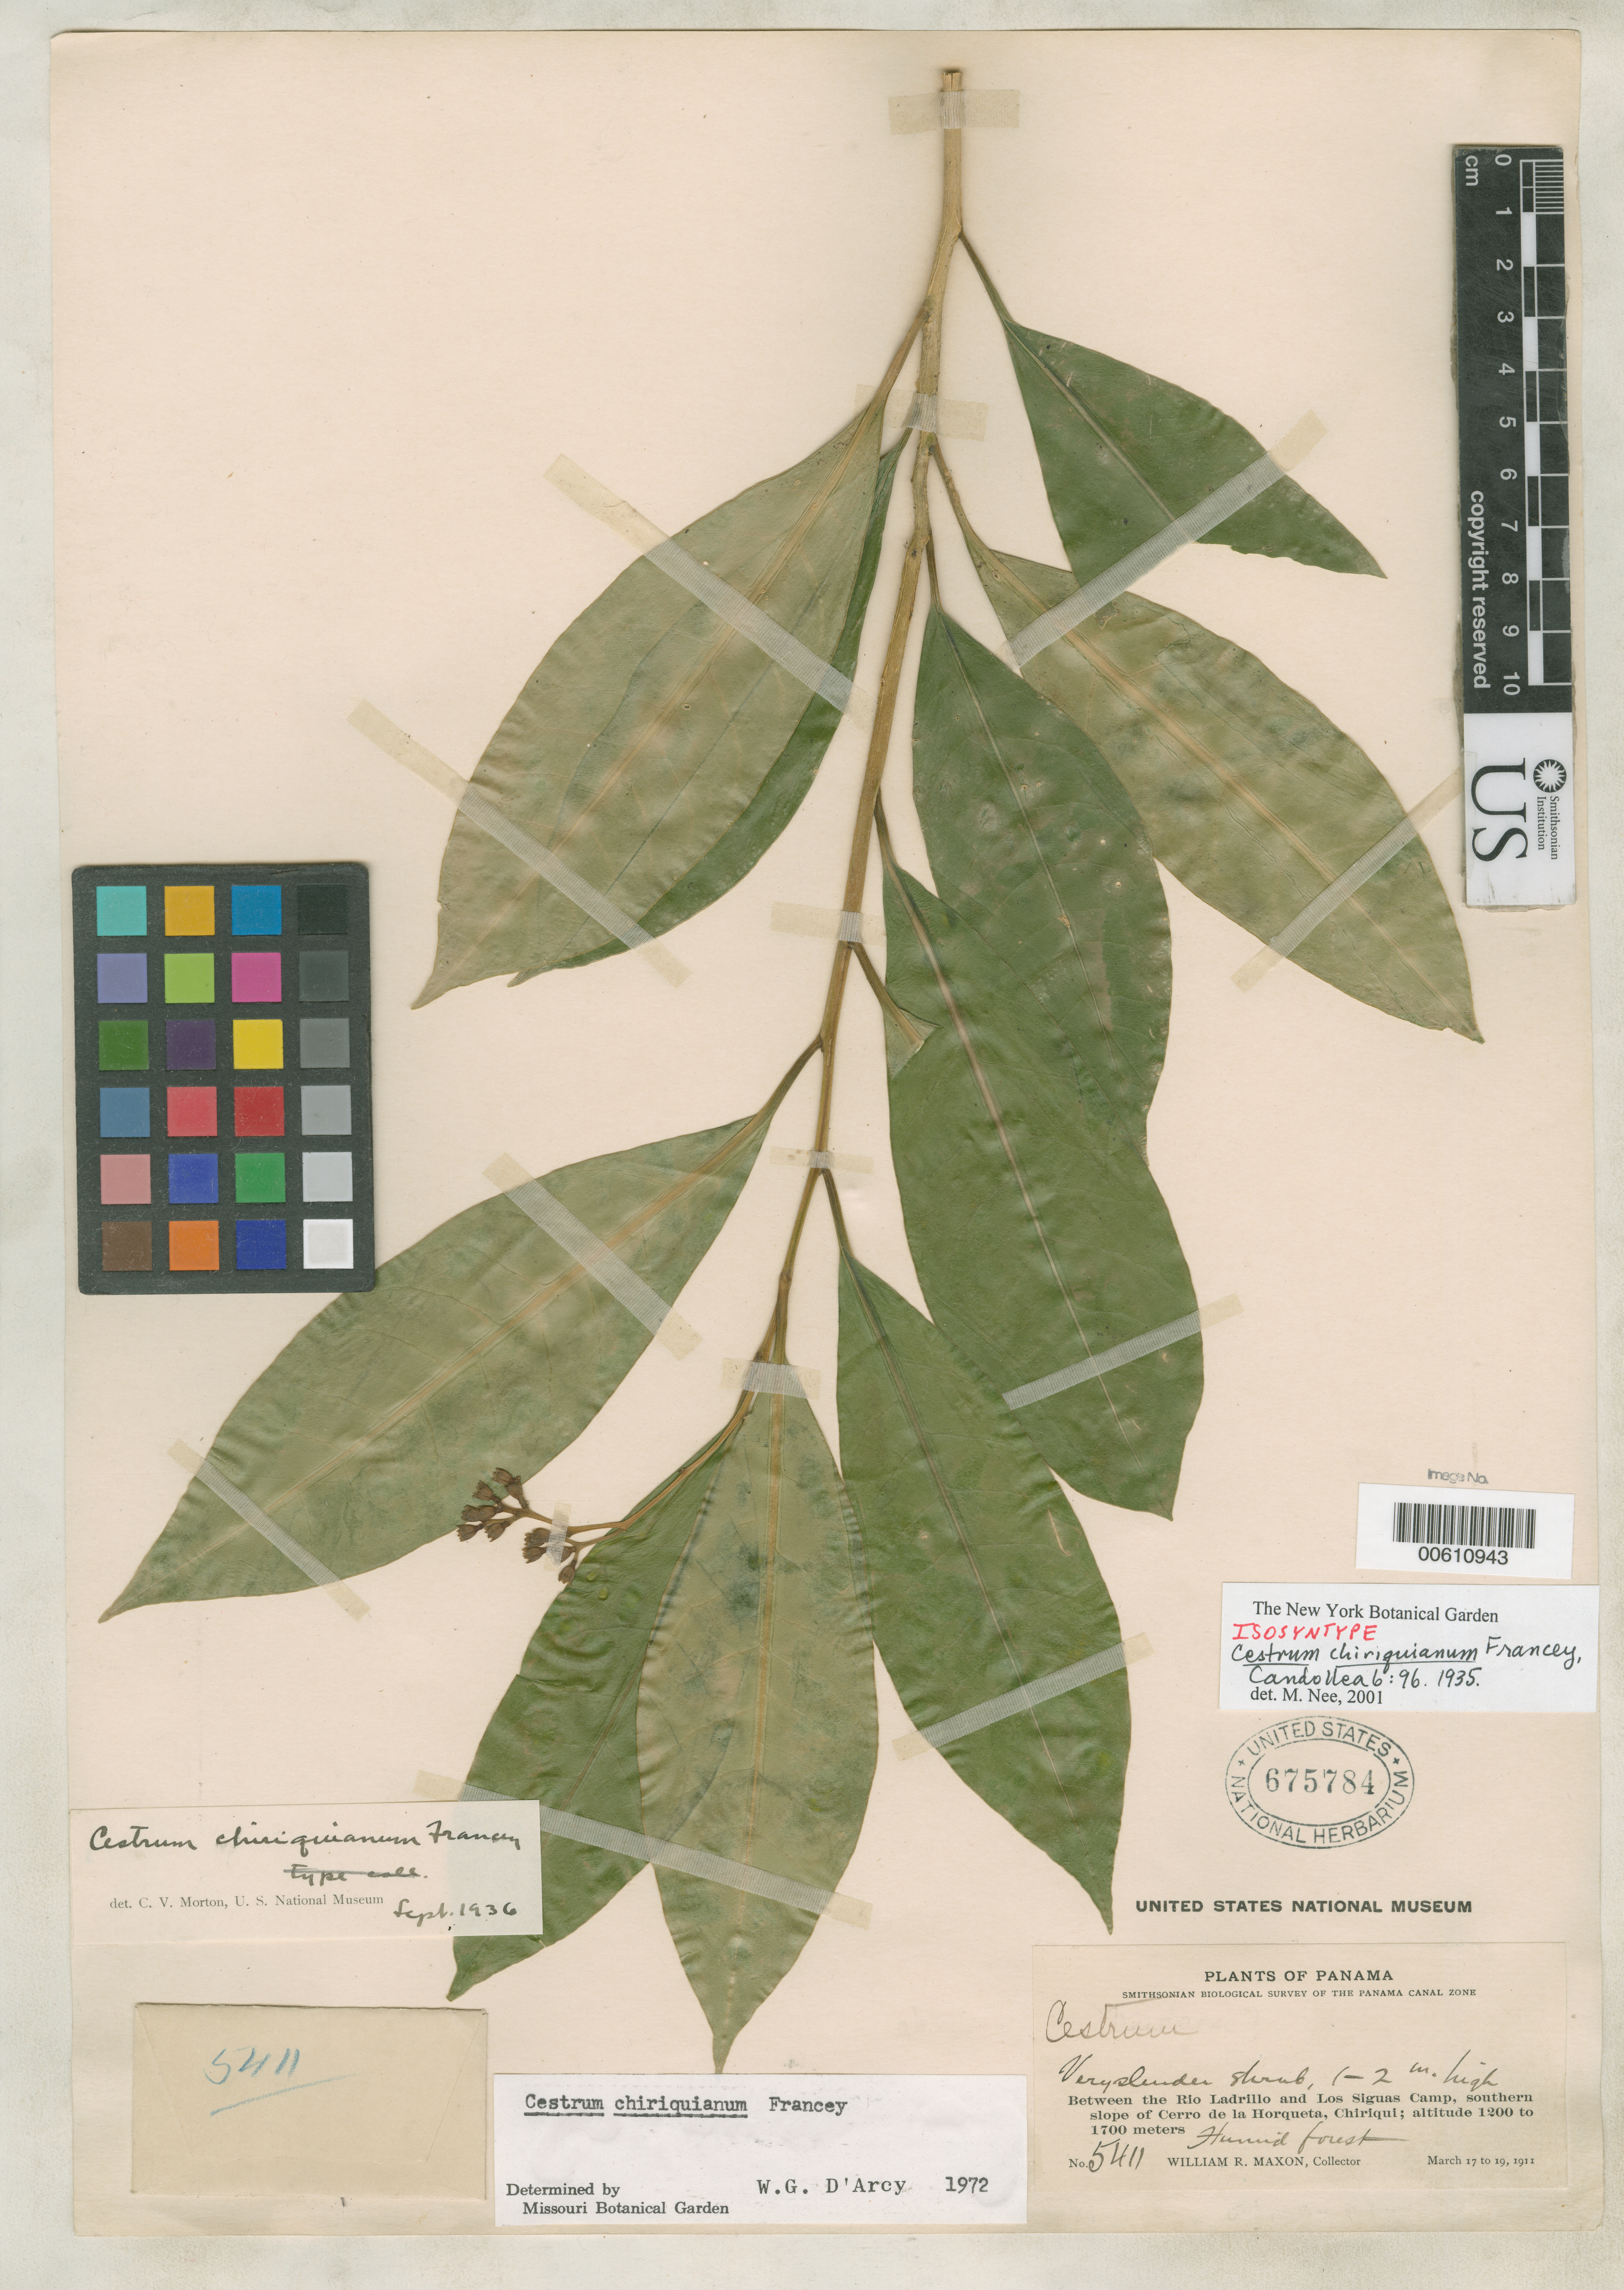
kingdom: Plantae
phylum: Tracheophyta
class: Magnoliopsida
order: Solanales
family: Solanaceae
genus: Cestrum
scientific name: Cestrum chiriquianum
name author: Francey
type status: Isosyntype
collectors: W. R. Maxon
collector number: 5411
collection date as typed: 17 Mar 1911 to 19 Mar 1911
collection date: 1911-03-17/1911-03-19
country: Panama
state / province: Chiriquí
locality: Between Rio Ladrillo and Los Siguas Camp, southern slope of Cerro de la Horqueta.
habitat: Humid forest.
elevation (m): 1200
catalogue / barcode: US 675784